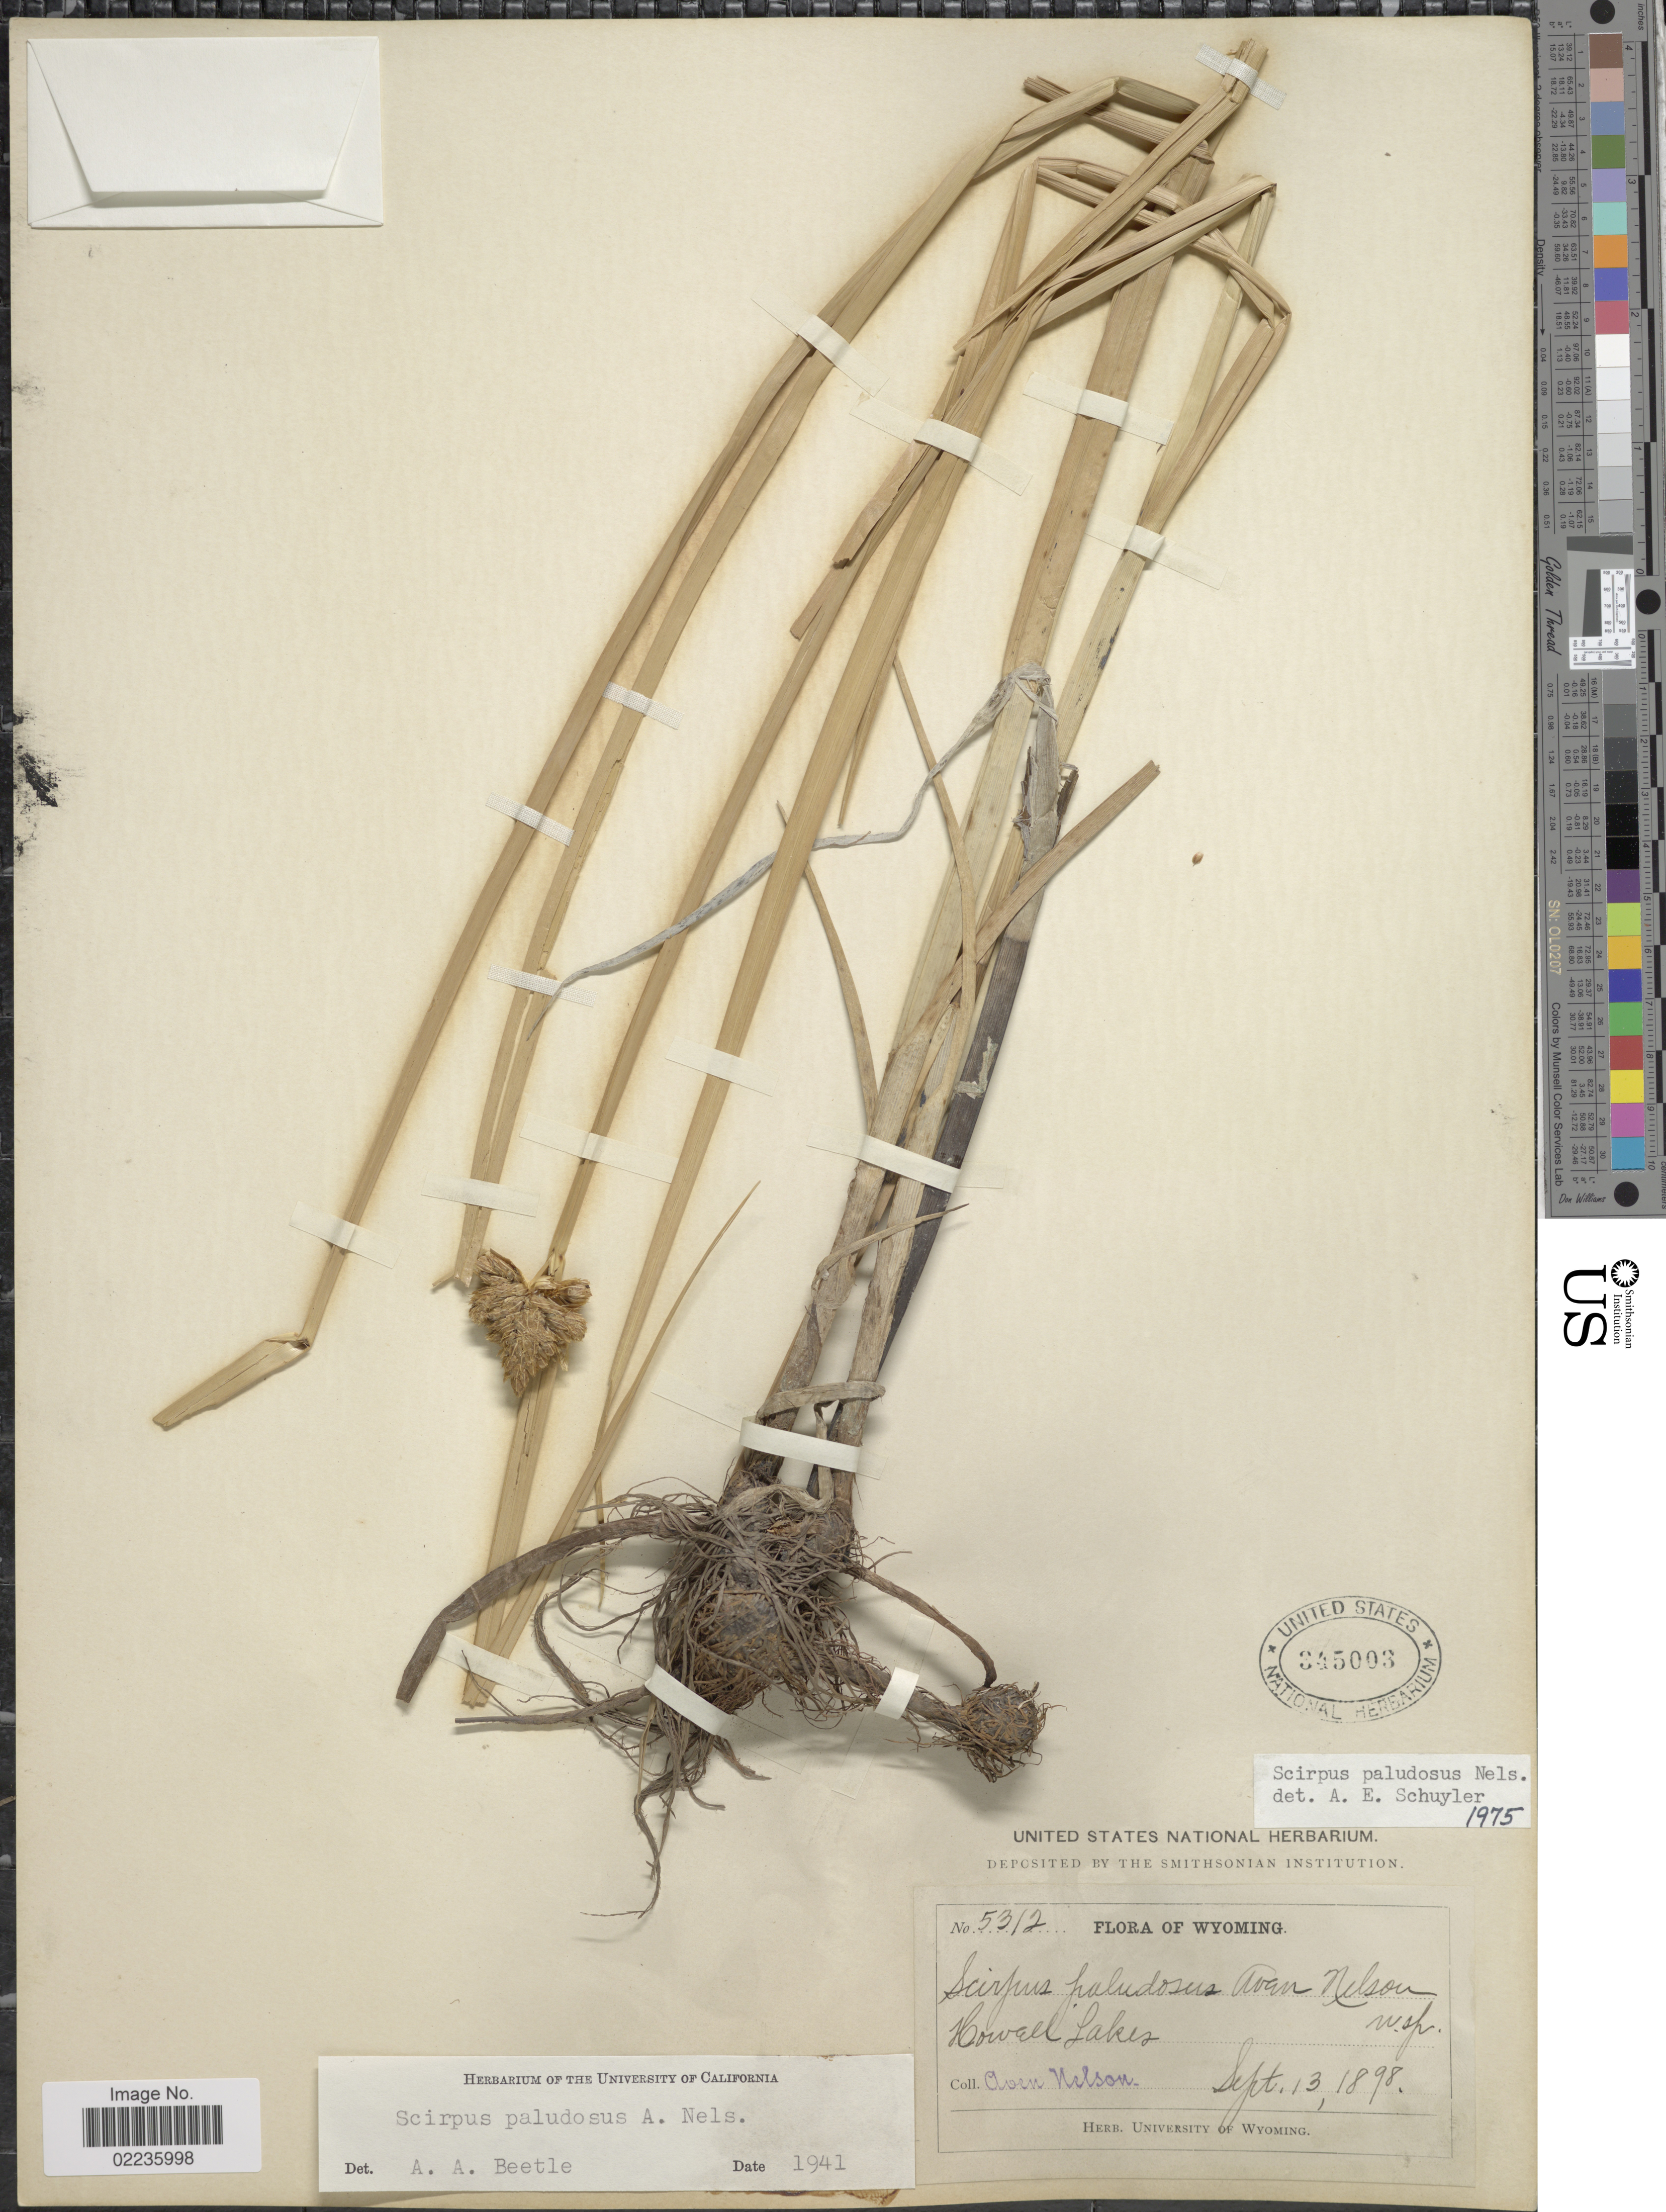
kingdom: Plantae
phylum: Tracheophyta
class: Liliopsida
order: Poales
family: Cyperaceae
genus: Bolboschoenus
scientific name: Bolboschoenus maritimus subsp. paludosus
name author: (A. Nelson) T. Koyama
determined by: Strong, M. T., (US), Smithsonian Institution - National Museum of Natural History (UNITED STATES)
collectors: A. Nelson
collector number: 5312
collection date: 1898-09-13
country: United States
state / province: Wyoming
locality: Howell Lakes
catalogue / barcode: US 345003